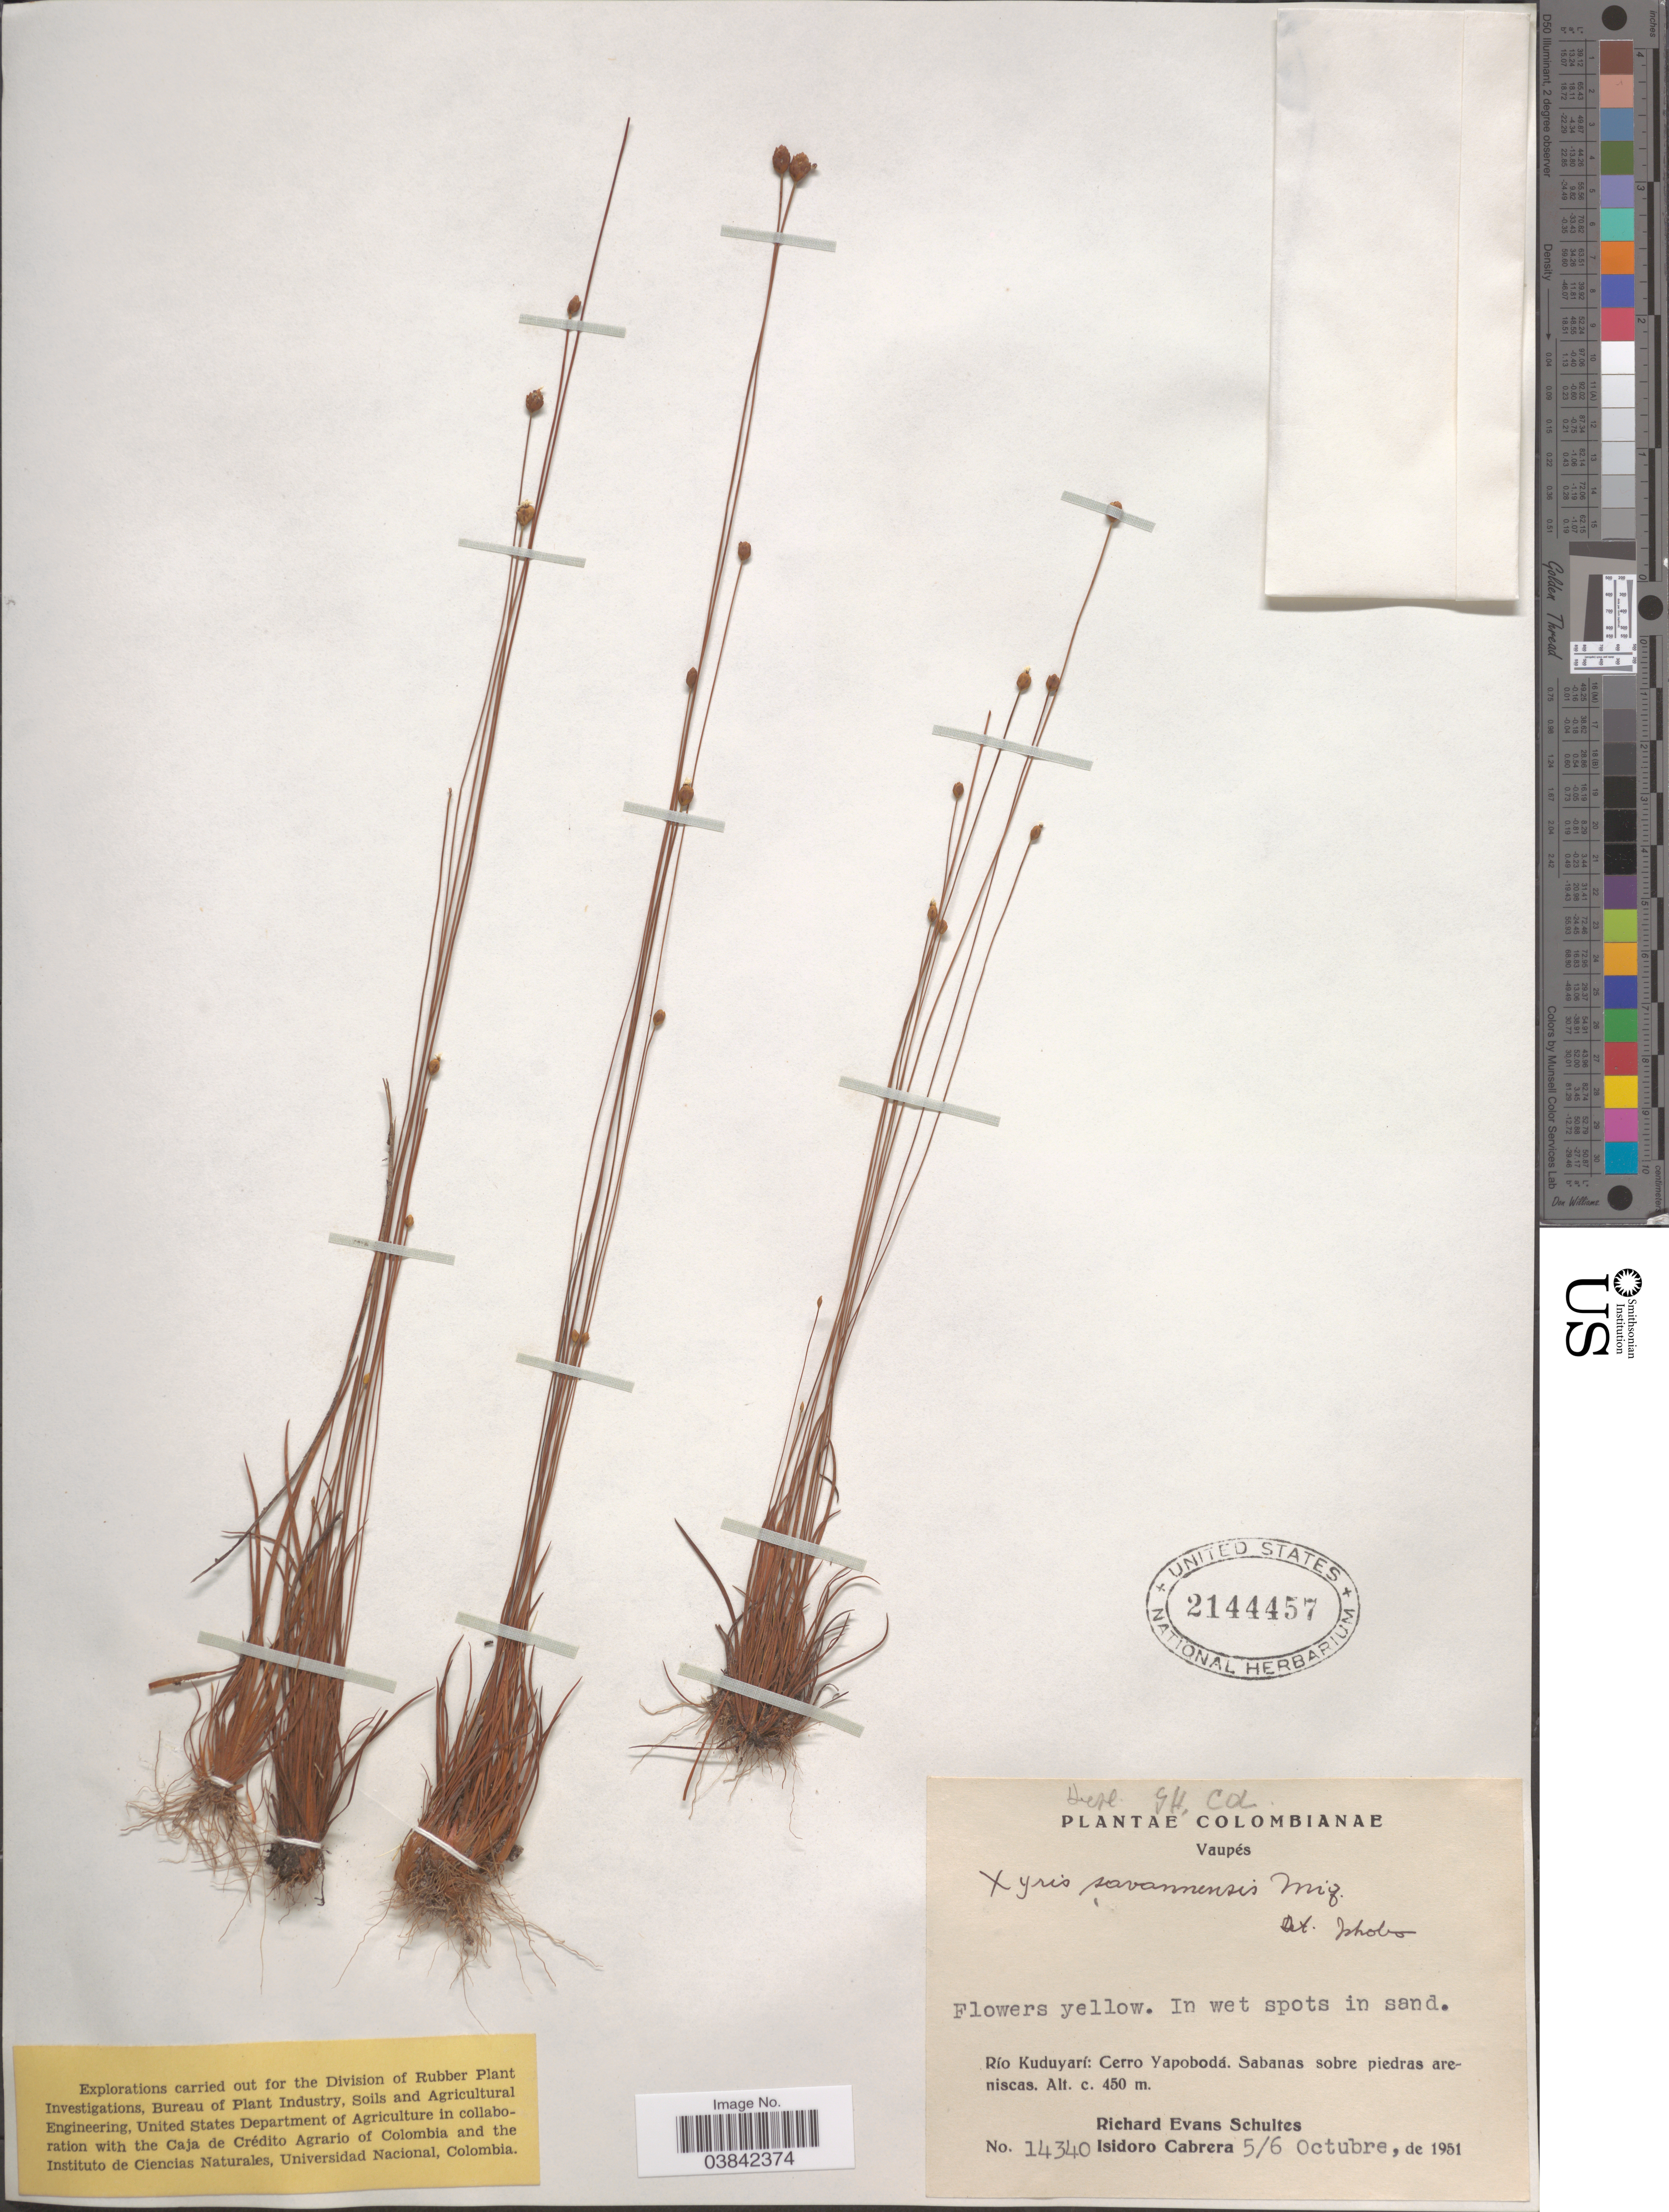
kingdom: Plantae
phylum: Tracheophyta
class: Liliopsida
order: Poales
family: Xyridaceae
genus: Xyris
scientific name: Xyris savanensis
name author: Miq.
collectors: R. E. Schultes & I. Cabrera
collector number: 14340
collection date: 1951-10-05/1951-10-06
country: Colombia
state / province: Vaupés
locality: Río Kuduyarí: Cerro Yapobodá. Sabanas sobre piedras areniscas.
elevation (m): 450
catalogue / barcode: US 2144457